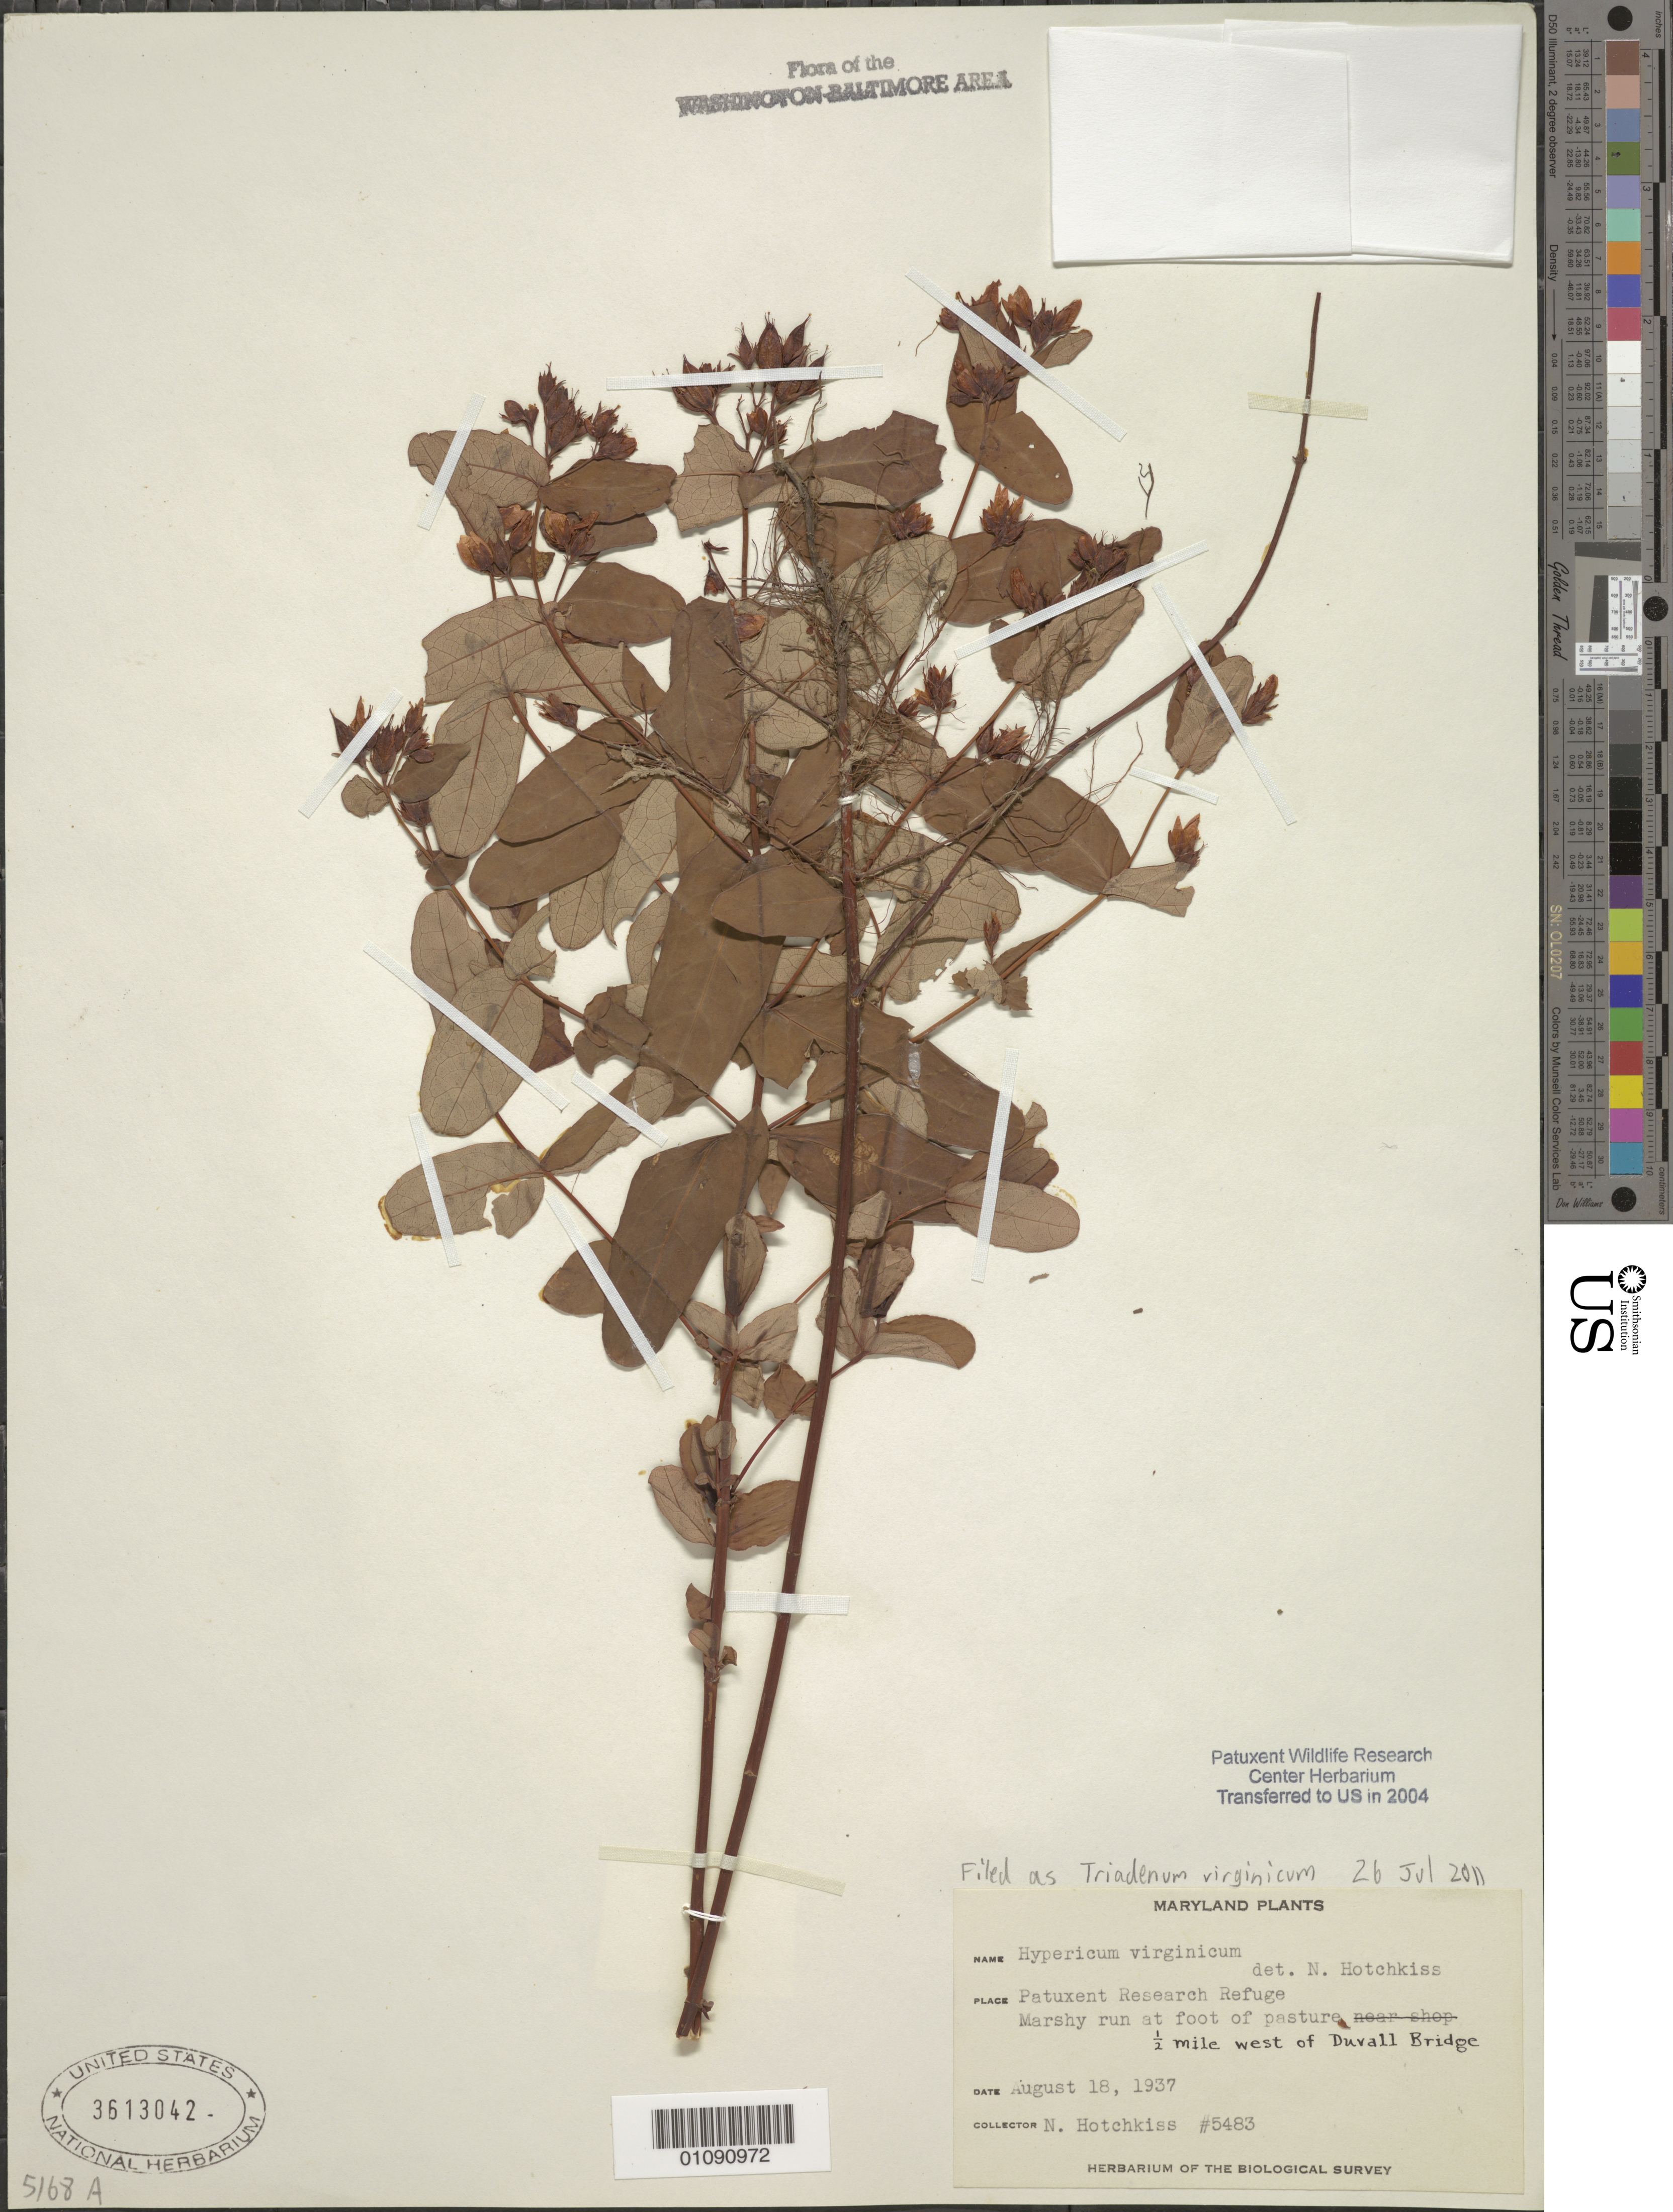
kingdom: Plantae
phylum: Tracheophyta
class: Magnoliopsida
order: Malpighiales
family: Hypericaceae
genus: Triadenum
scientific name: Triadenum virginicum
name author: (L.) Raf.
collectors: N. Hotchkiss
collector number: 5483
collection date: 1937-08-18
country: United States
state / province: Maryland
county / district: Prince George's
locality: Patuxent Wildlife Refuge. Half a mile W. of Duvall Bridge.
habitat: Marshy run at foot of pasture.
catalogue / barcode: US 3613042